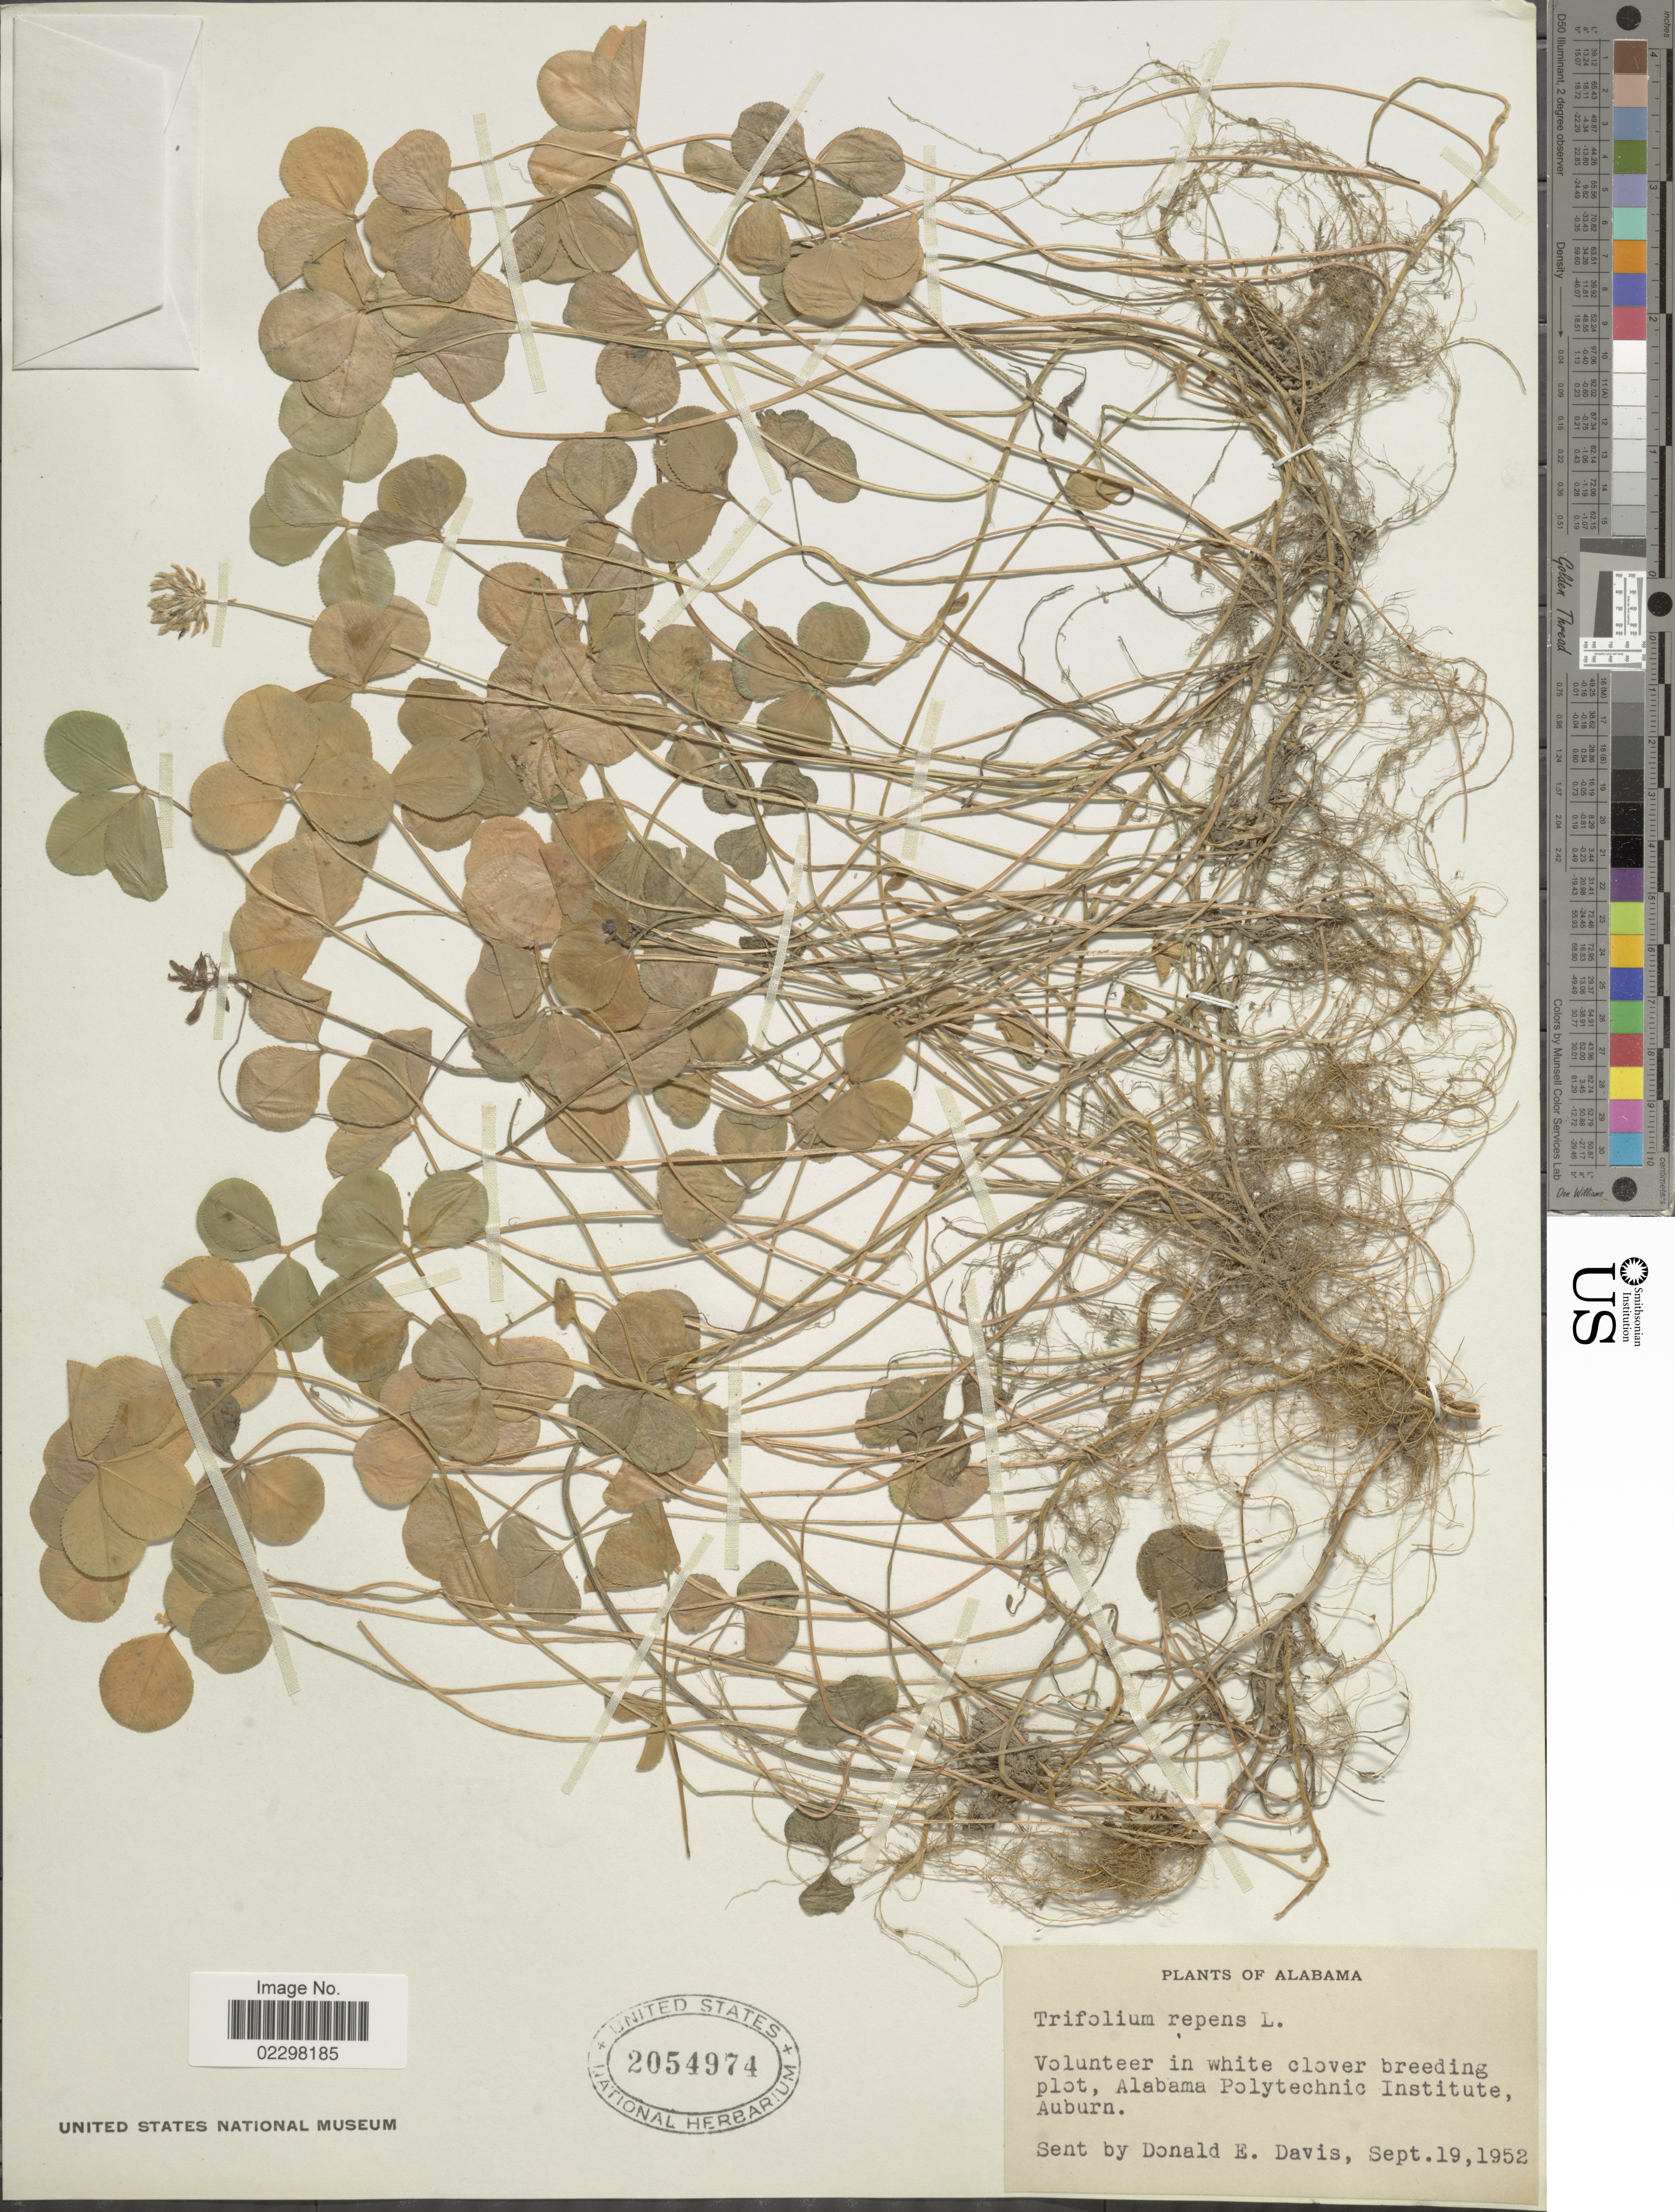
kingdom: Plantae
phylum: Tracheophyta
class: Magnoliopsida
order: Fabales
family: Fabaceae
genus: Trifolium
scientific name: Trifolium repens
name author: L.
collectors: D. Davis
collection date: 1952-09-19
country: United States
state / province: Alabama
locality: Volunteer in white clover breeding plot, Alabama Polytechnic Institute, Auburn.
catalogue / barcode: US 2054974